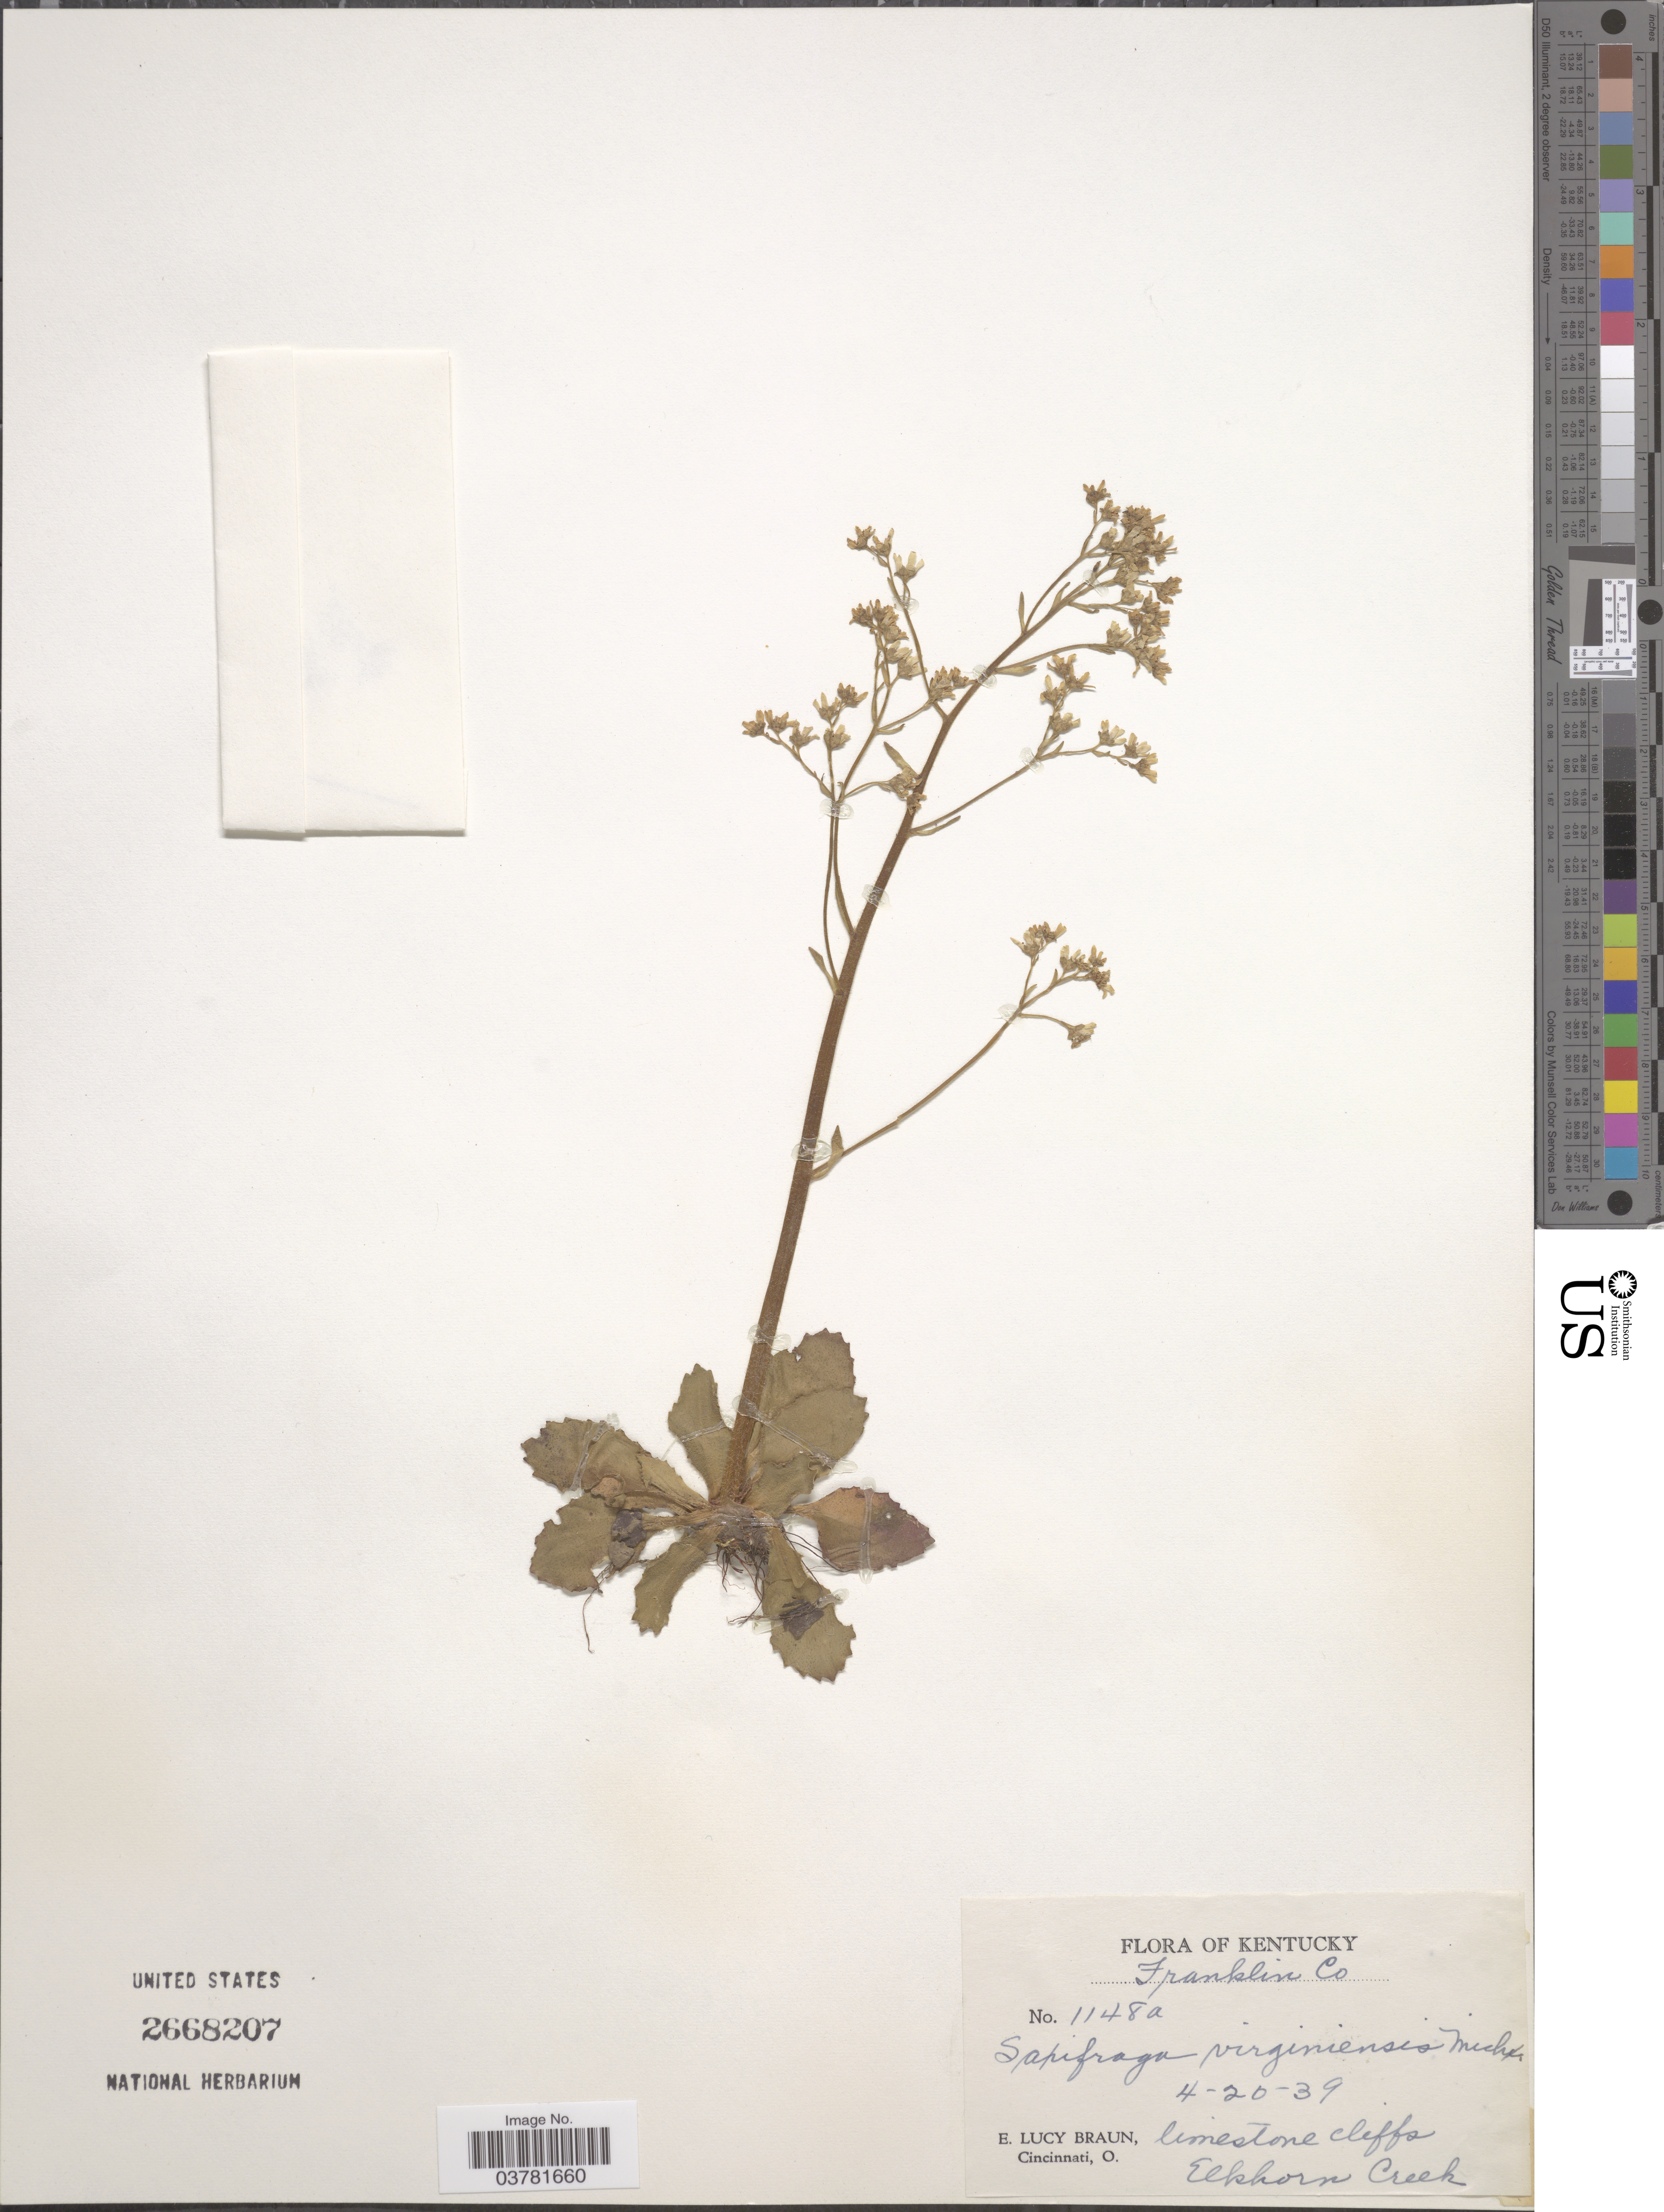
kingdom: Plantae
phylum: Tracheophyta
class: Magnoliopsida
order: Saxifragales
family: Saxifragaceae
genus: Micranthes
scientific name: Micranthes virginiensis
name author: (Michx.) Small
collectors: E. L. Braun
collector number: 1148a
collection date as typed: Transcribed d/m/y: 20/4/39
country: United States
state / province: Kentucky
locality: Franklin Co. Limeston cliffs. Elkhorn Creek.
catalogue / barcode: US 2668207